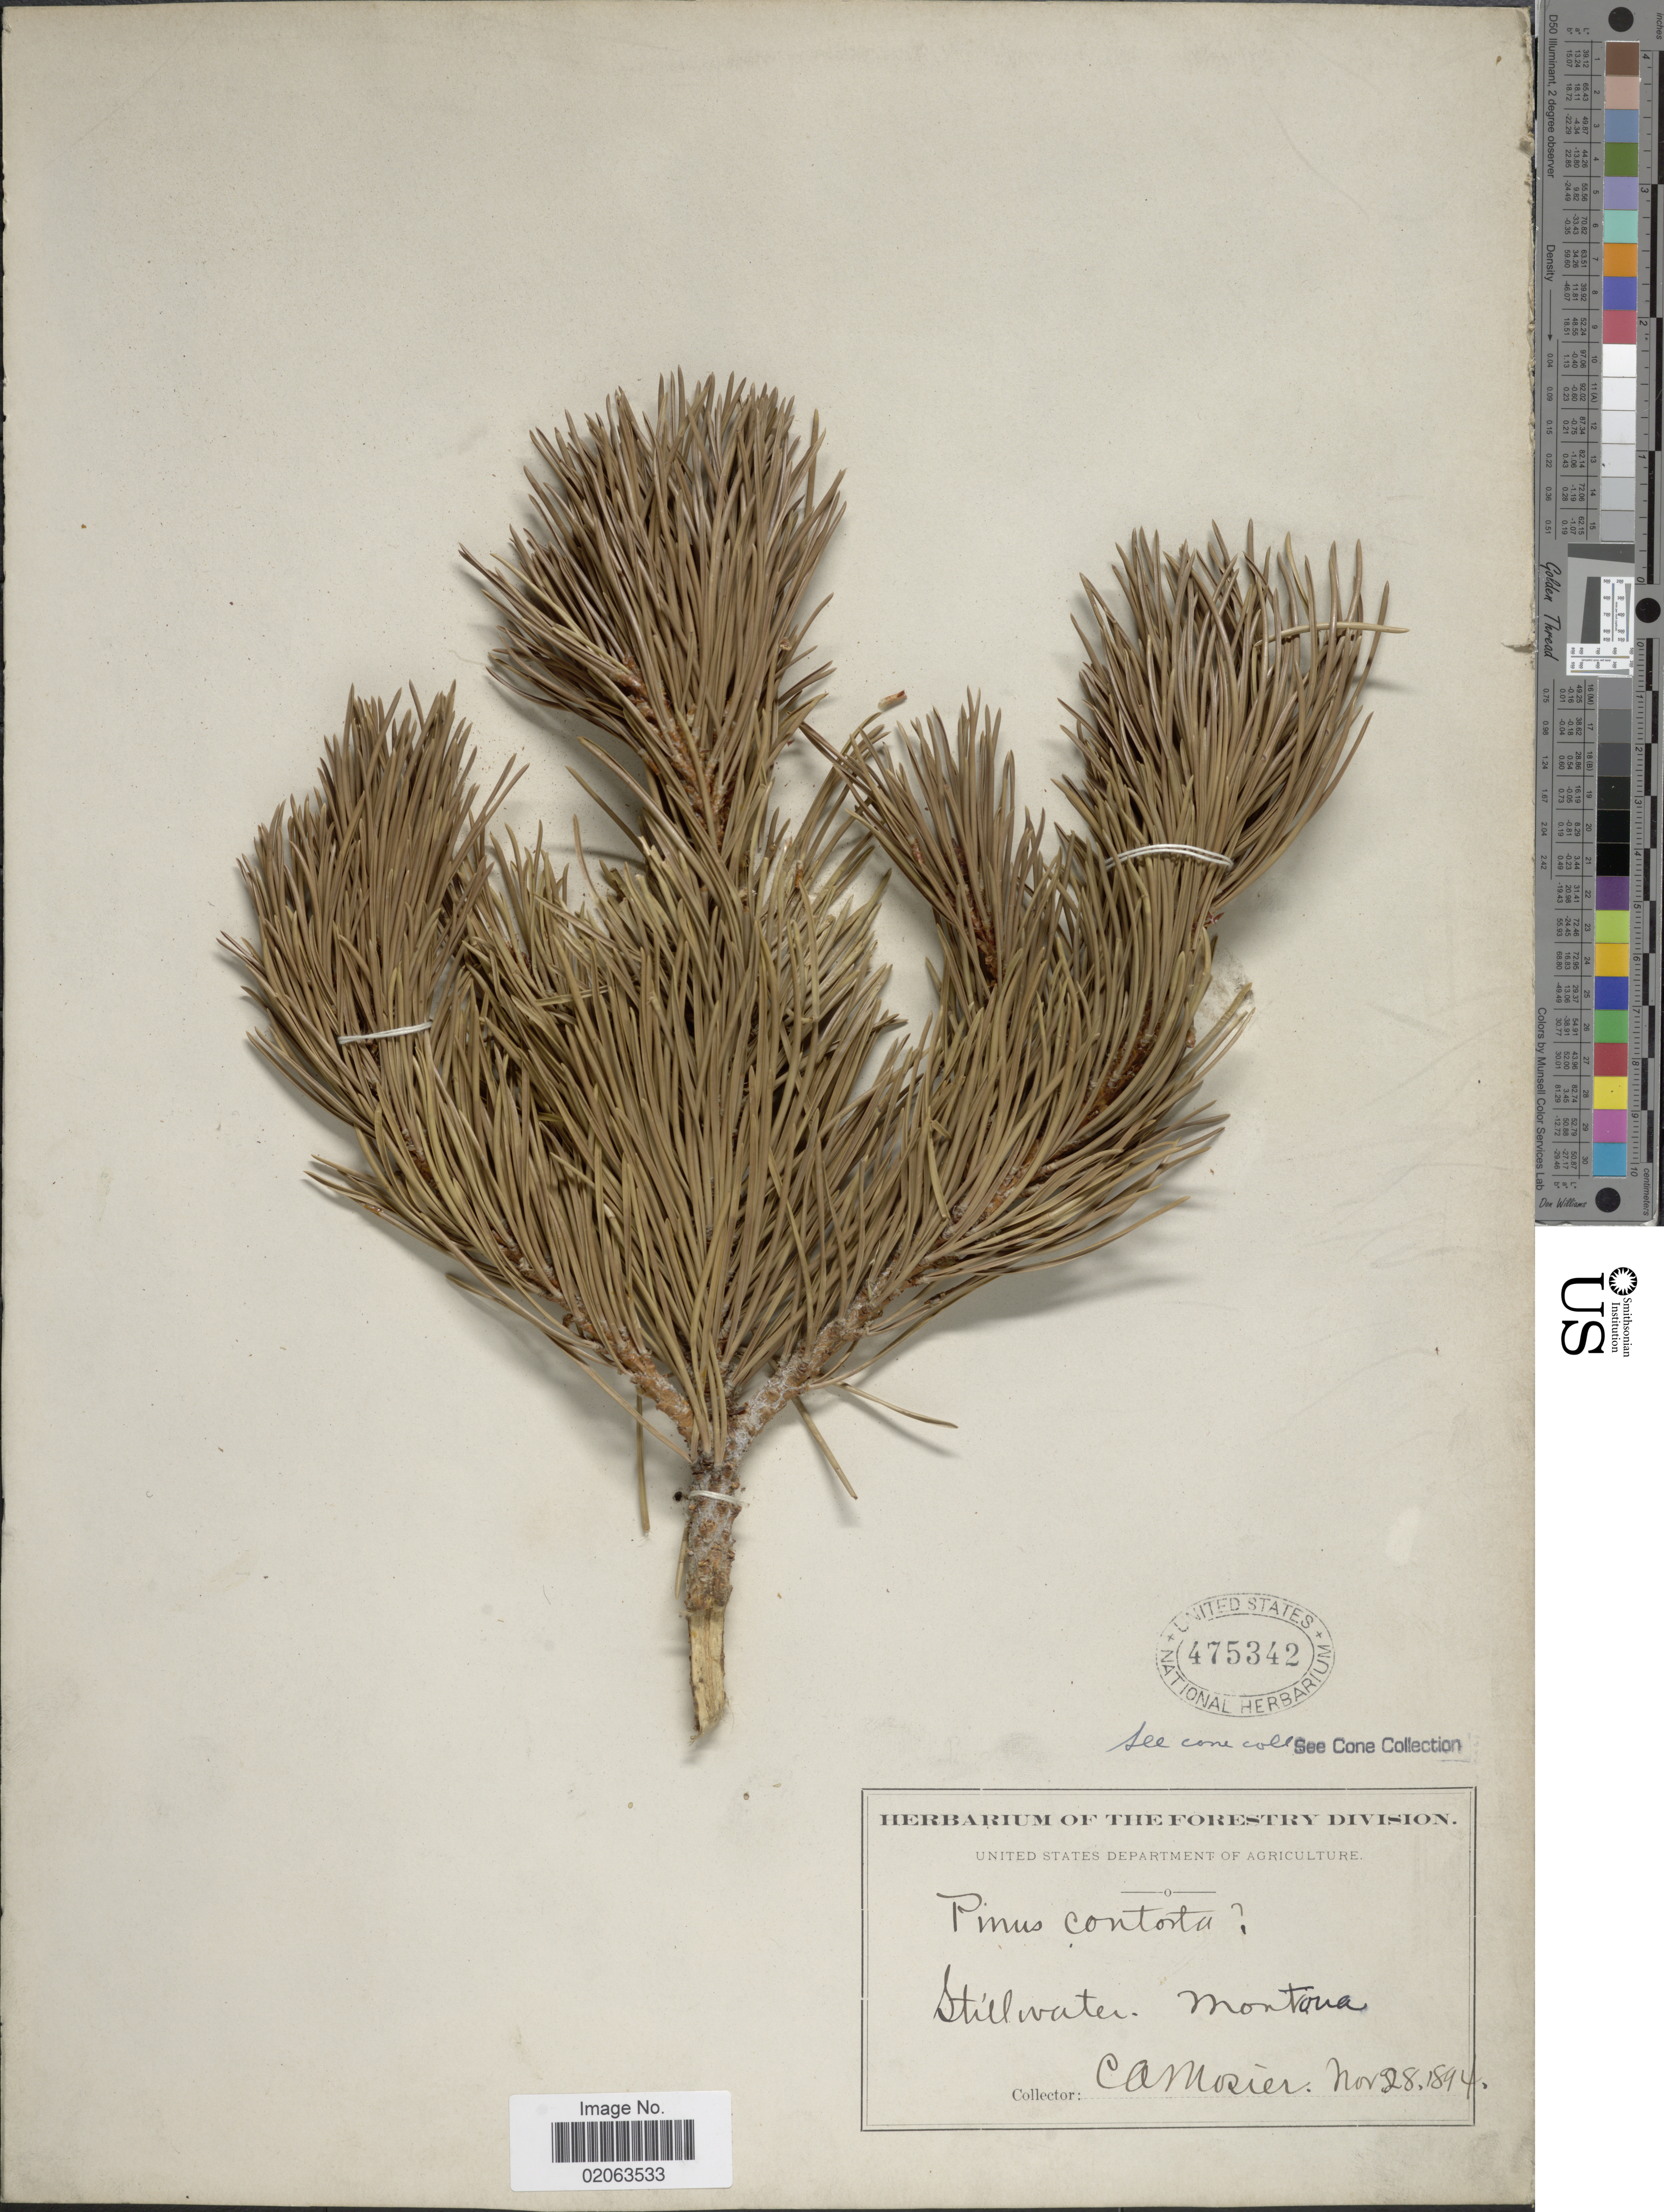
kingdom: Plantae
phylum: Tracheophyta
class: Pinopsida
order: Pinales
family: Pinaceae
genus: Pinus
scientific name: Pinus contorta var. latifolia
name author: Engelm. ex S. Watson in C. King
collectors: C. A. Mosier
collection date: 1894-11-28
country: United States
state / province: Montana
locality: Stillwater. Montana.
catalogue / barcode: US 475342